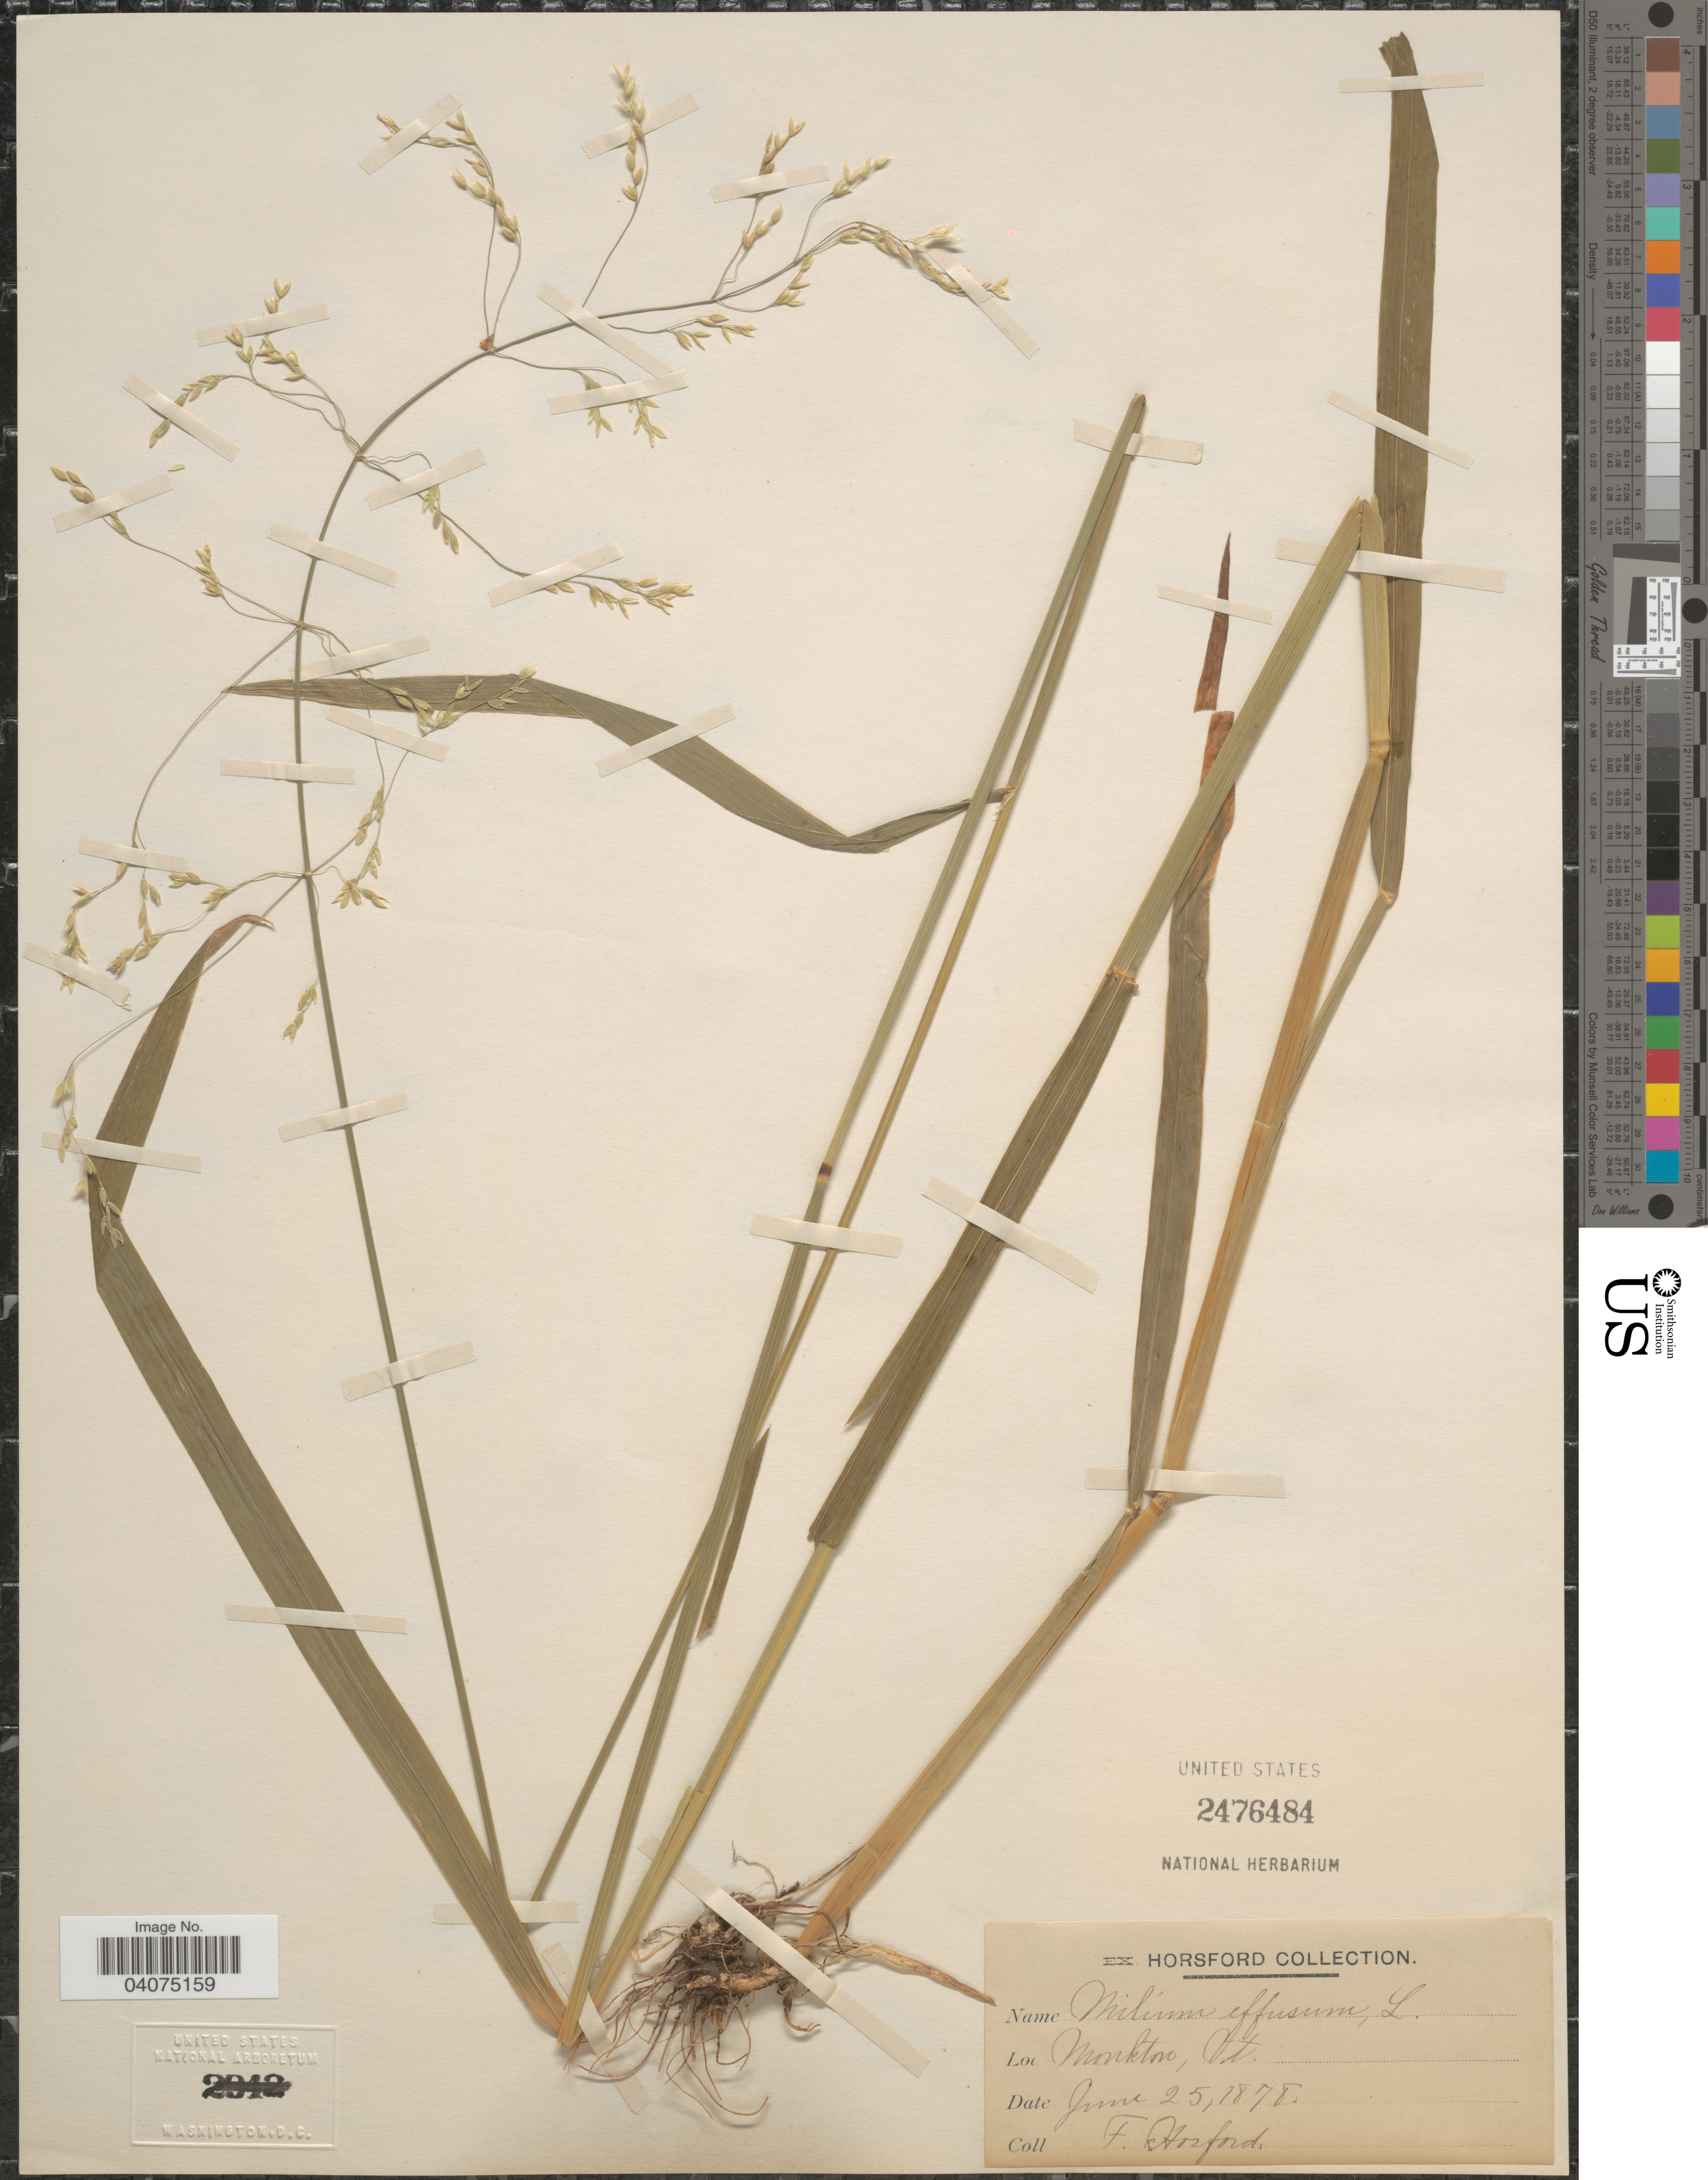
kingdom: Plantae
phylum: Tracheophyta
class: Liliopsida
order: Poales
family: Poaceae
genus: Milium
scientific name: Milium effusum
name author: L.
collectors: F. Hosford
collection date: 1878-06-25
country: United States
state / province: Vermont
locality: Monkton.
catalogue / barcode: US 2476484